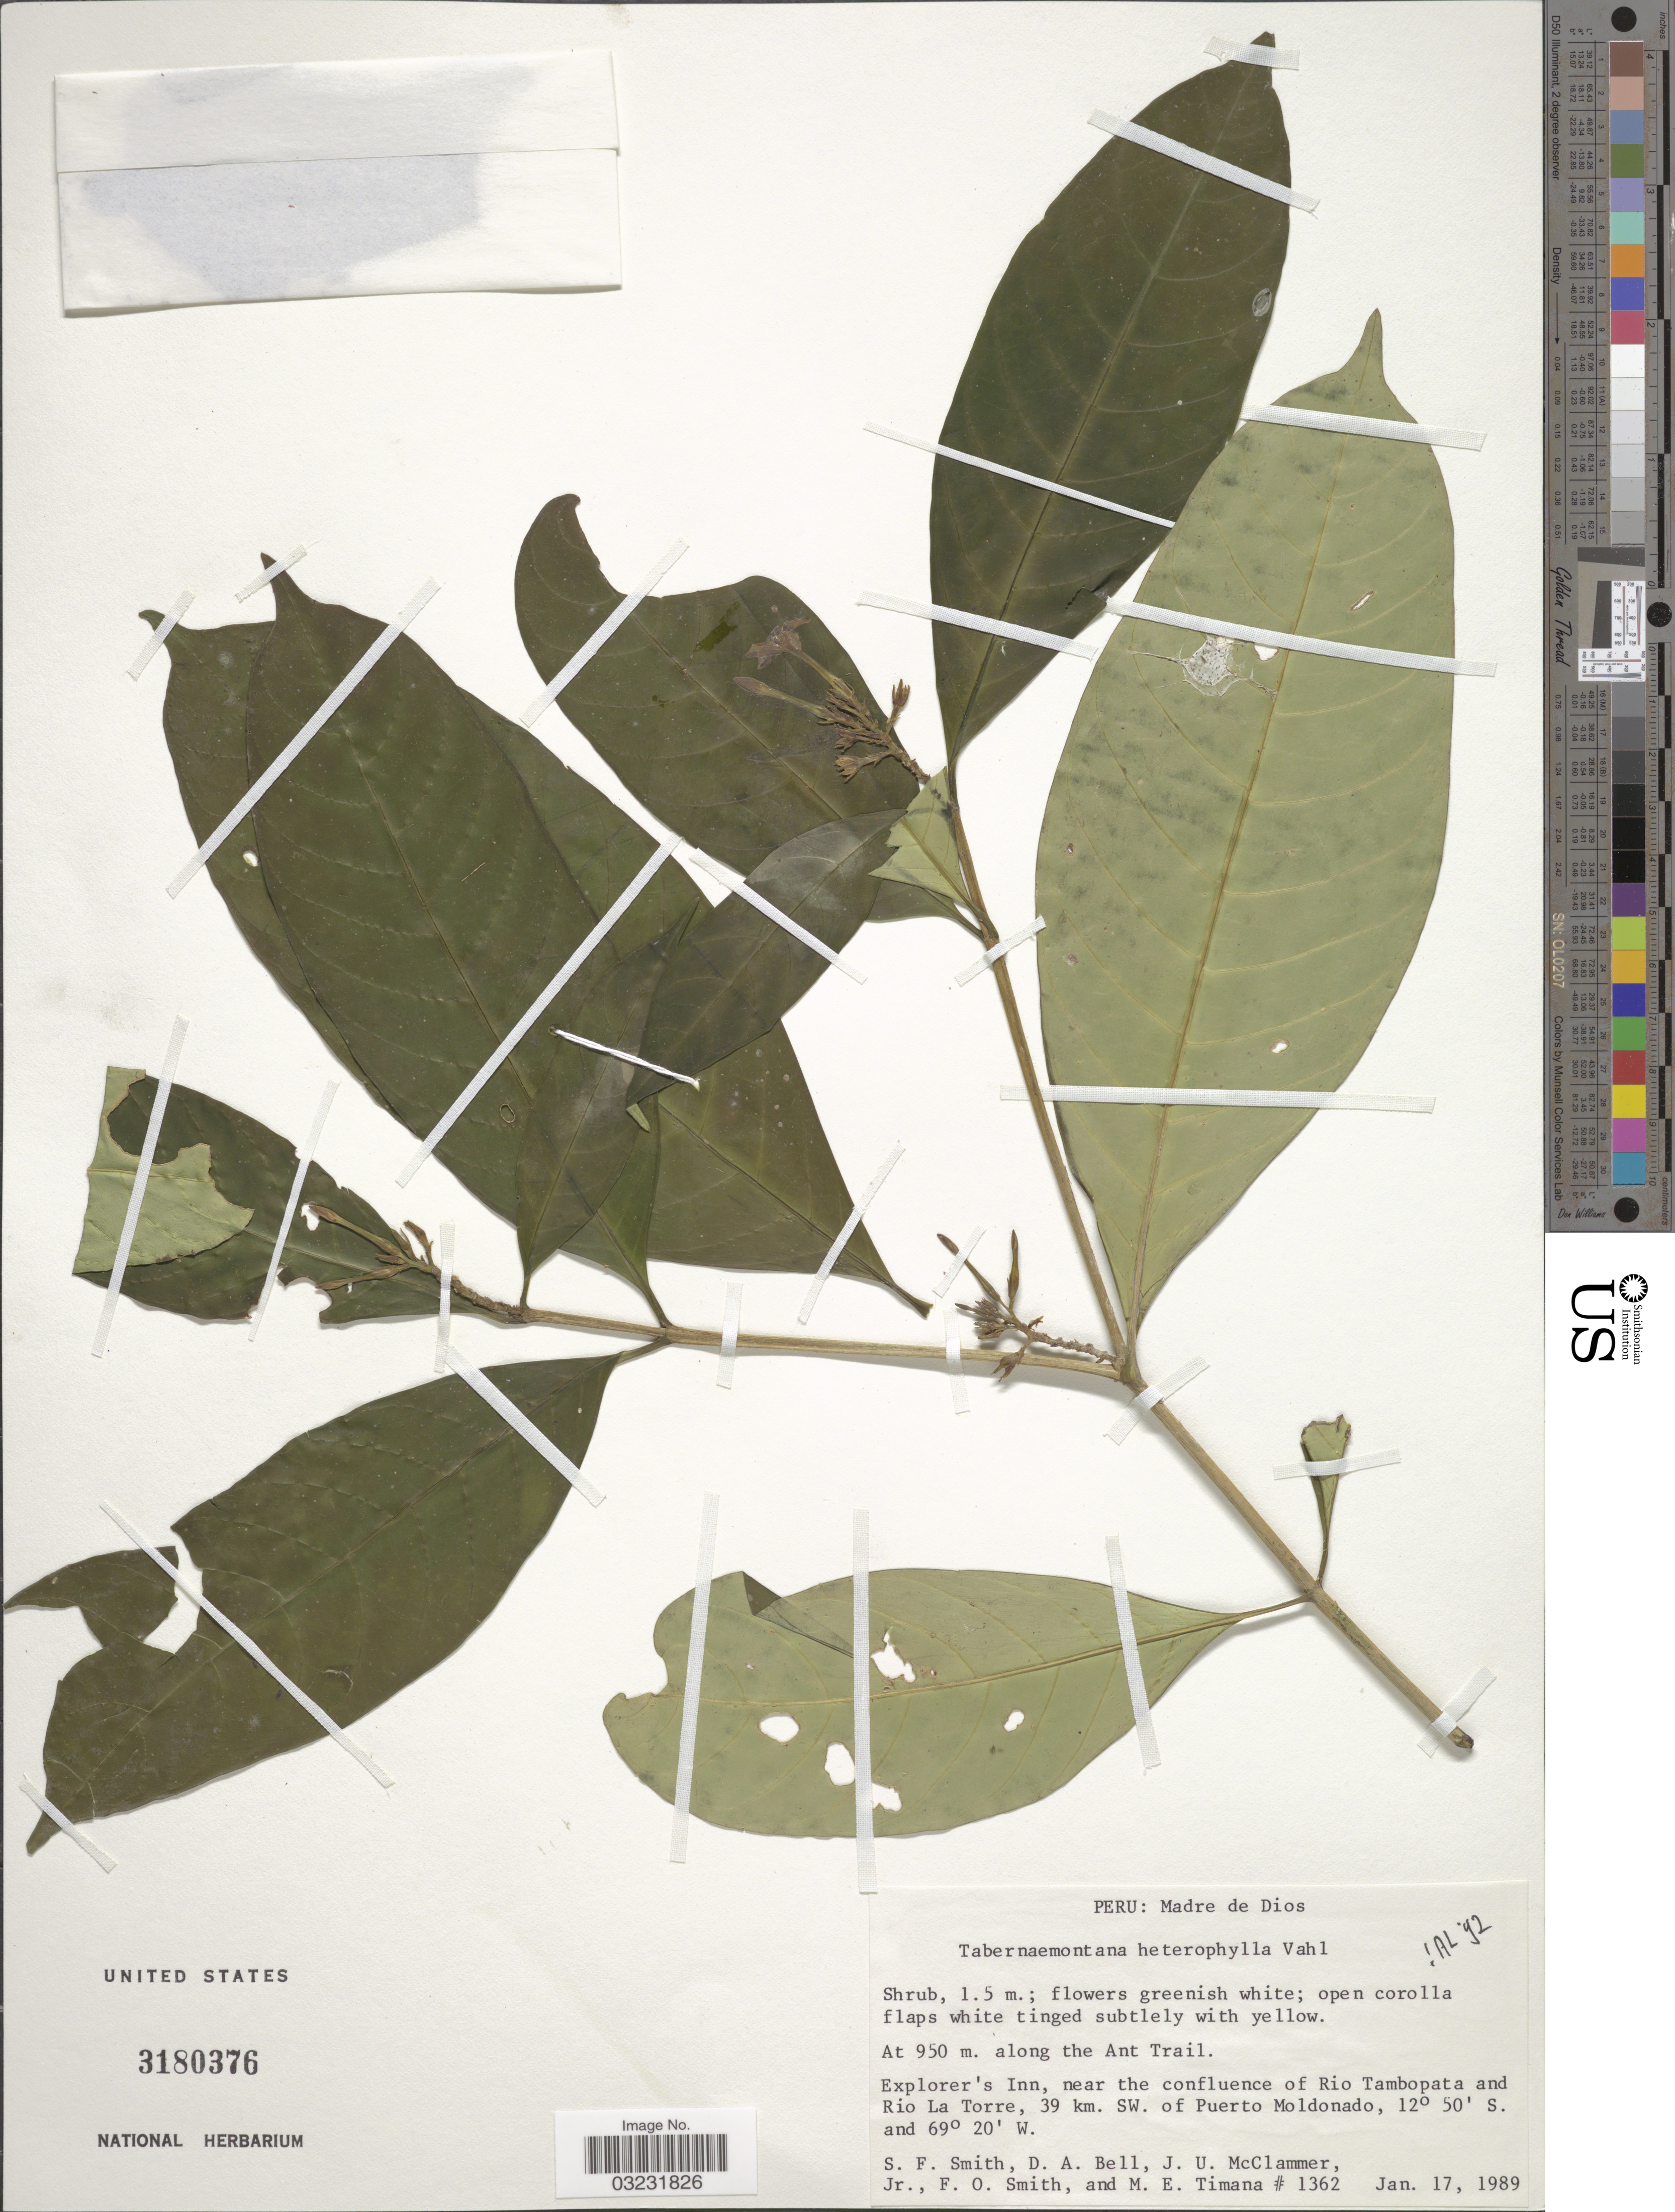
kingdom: Plantae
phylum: Tracheophyta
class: Magnoliopsida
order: Gentianales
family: Apocynaceae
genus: Tabernaemontana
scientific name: Tabernaemontana heterophylla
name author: Vahl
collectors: S.F. Smith, D. A. Bell, J. McClammer Jr. & F. Smith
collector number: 1362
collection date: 1989-01-17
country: Peru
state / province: Madre de Dios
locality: Along the Ant Trail. Explorer's Inn, near the confluence of Rio Tambopata and Rio La Torre, 39 km. SW. of Puerto Moldonado.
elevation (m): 950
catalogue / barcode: US 3180376